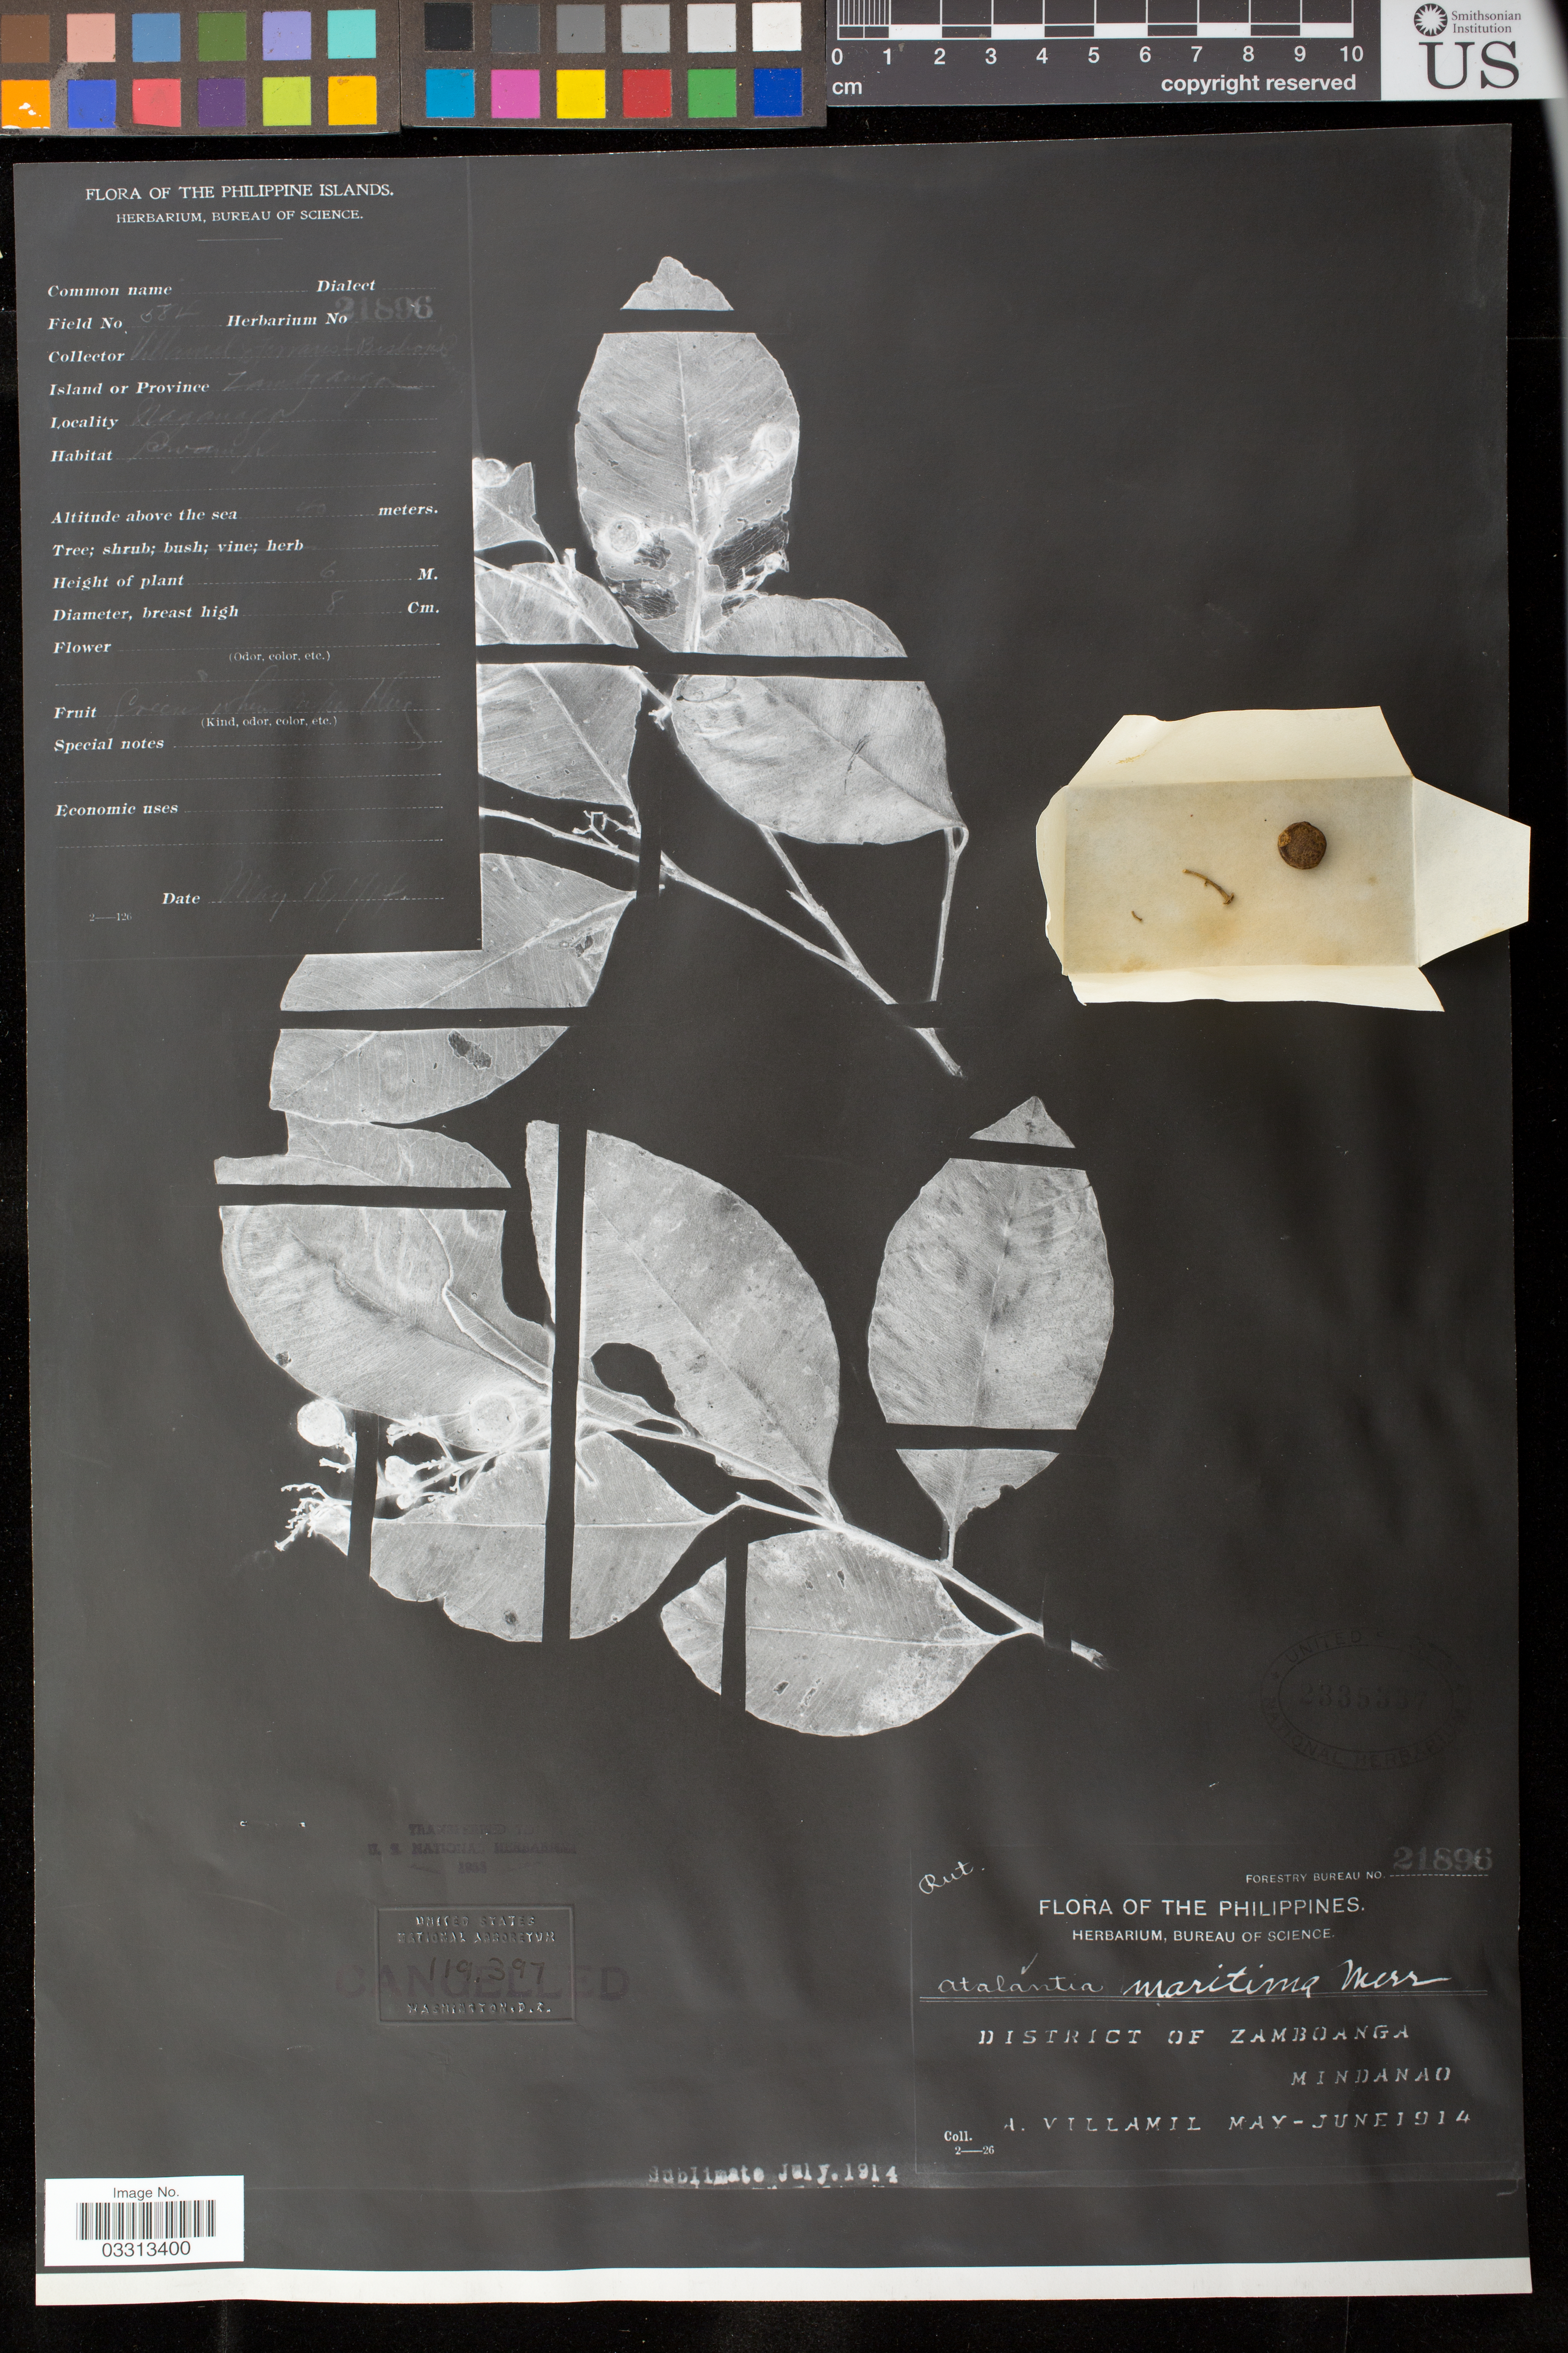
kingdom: Plantae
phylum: Tracheophyta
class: Magnoliopsida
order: Sapindales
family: Rutaceae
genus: Atalantia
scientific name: Atalantia maritima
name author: Merr.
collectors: A. Villamil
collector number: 584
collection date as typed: May 18, 1914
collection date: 1914-05-18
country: Philippines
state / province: Zamboanga Peninsula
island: Mindanao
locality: Naga-naga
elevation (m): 40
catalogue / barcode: US 2335337